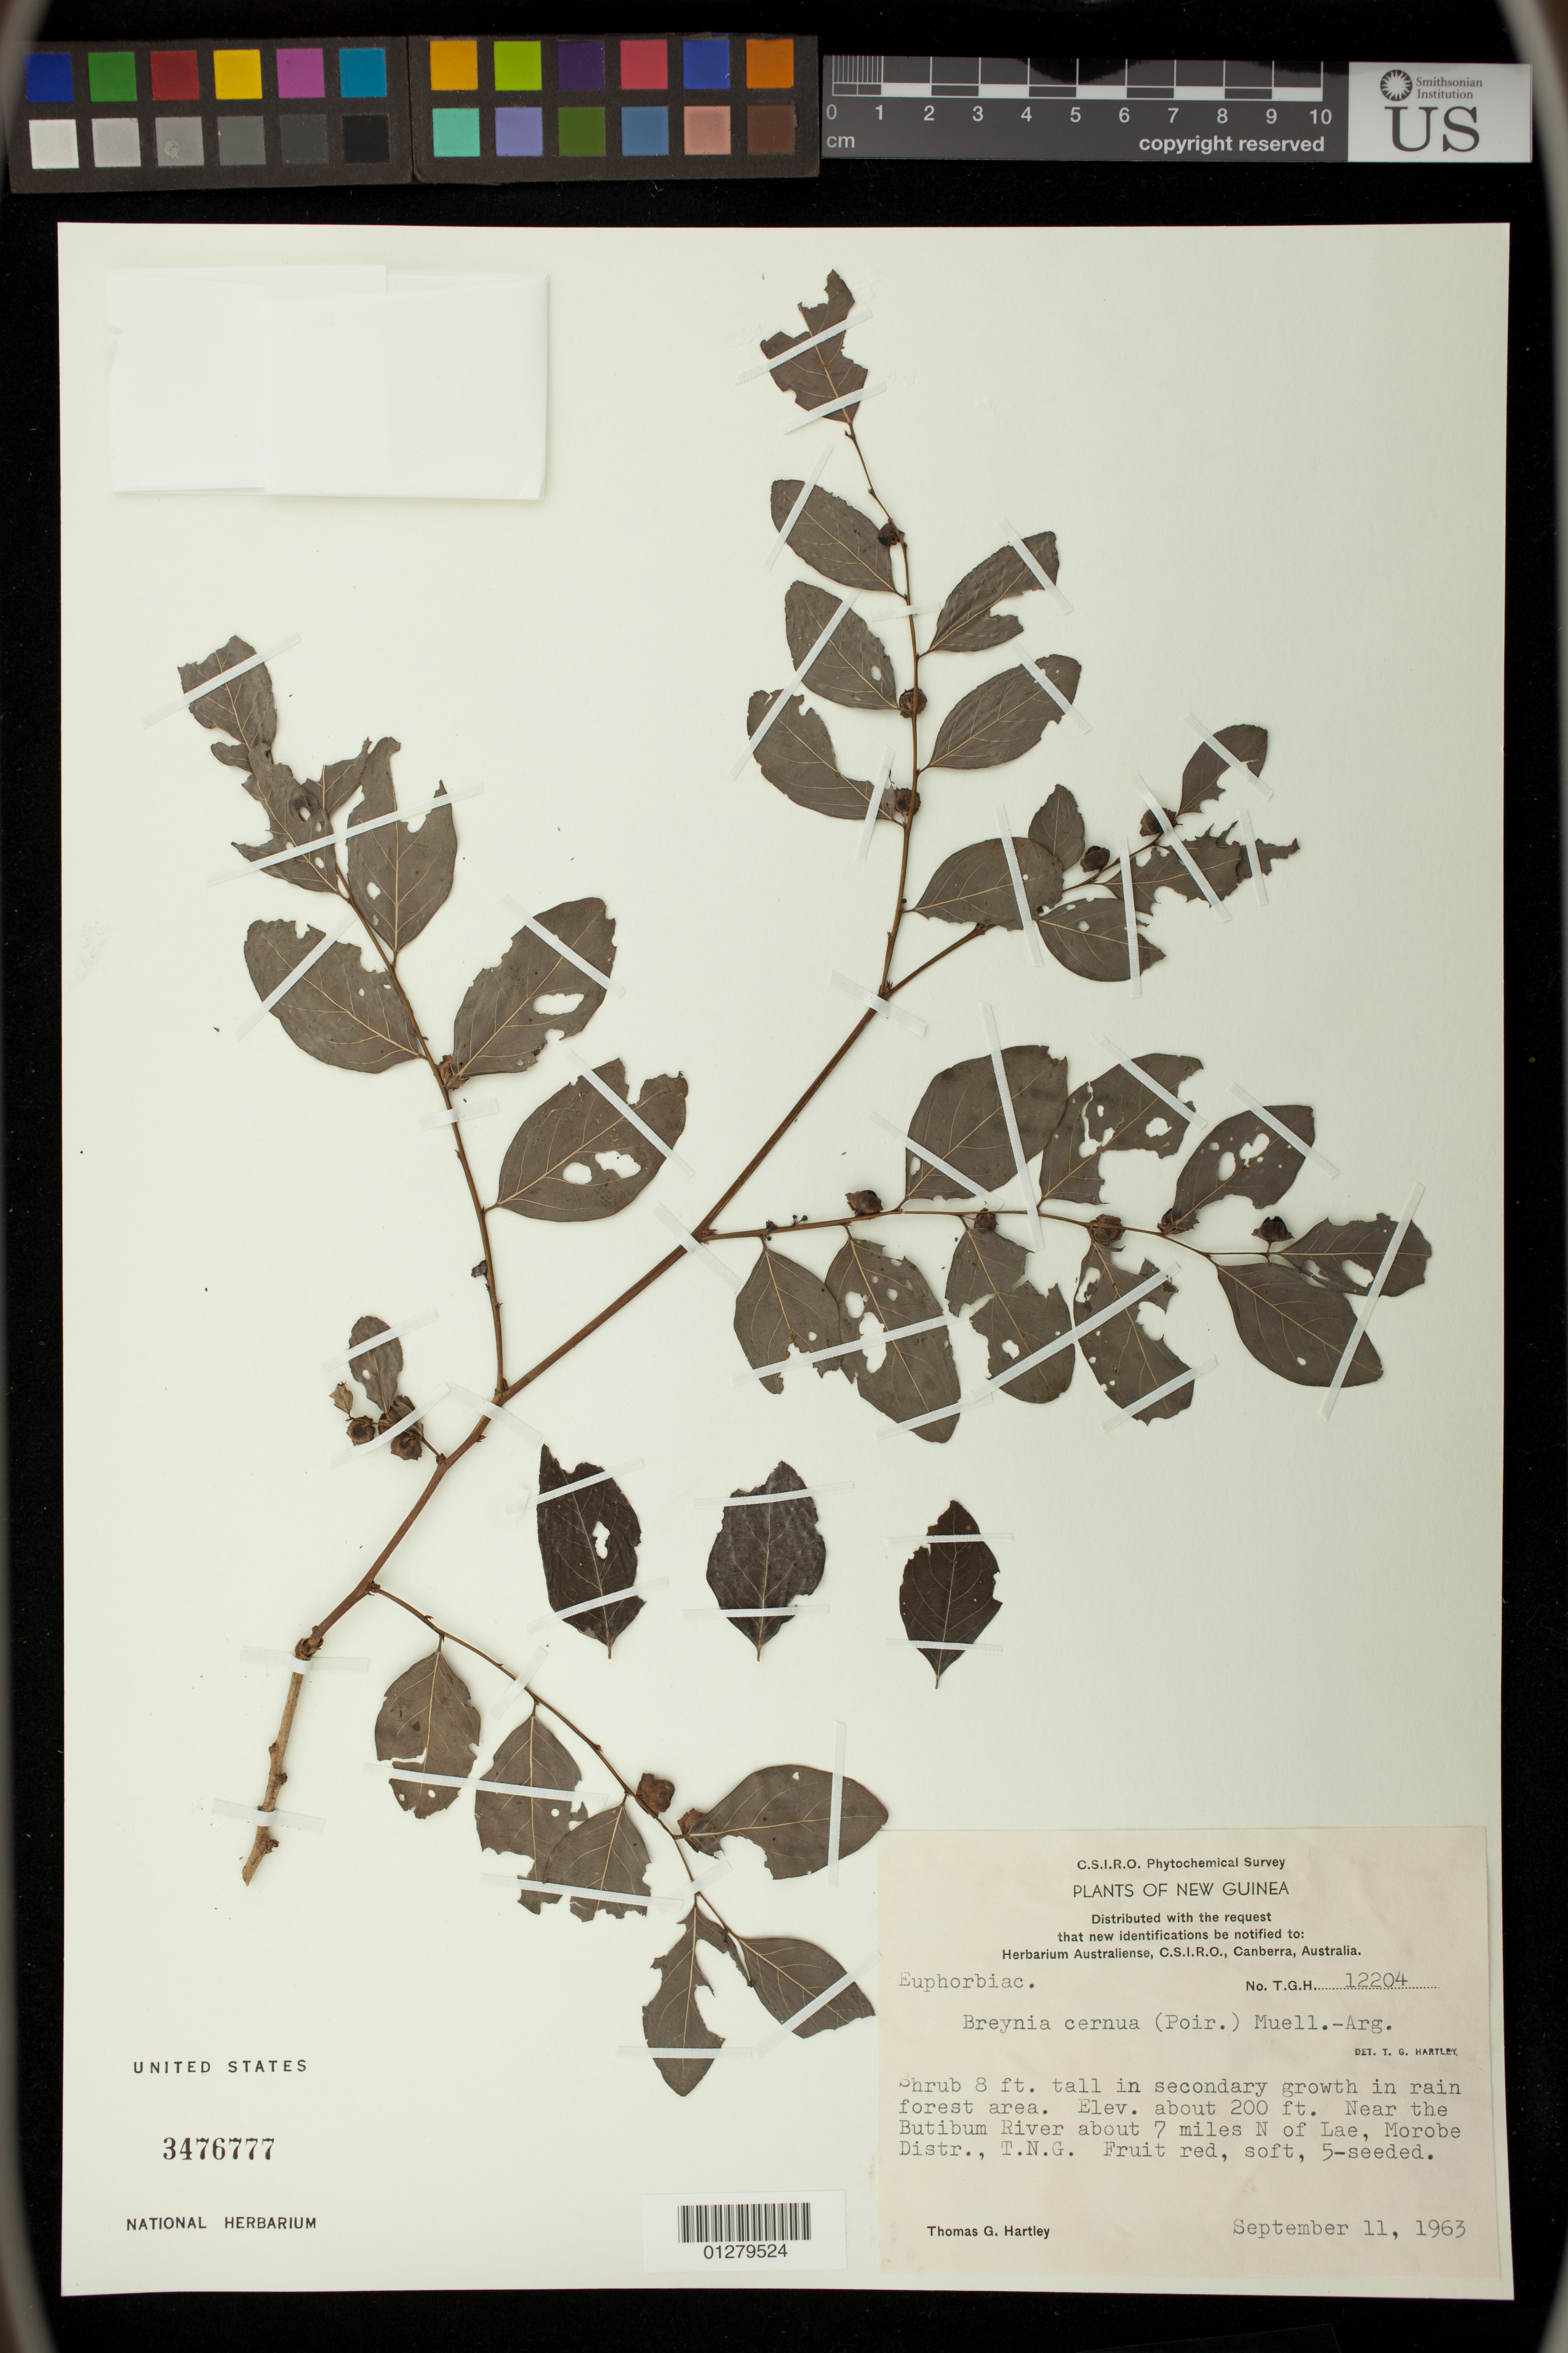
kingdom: Plantae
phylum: Tracheophyta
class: Magnoliopsida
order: Malpighiales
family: Phyllanthaceae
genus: Phyllanthus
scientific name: Phyllanthus cernuus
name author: Poir.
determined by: Wagner, W. L., (BOT), Smithsonian Institution - National Museum of Natural History (UNITED STATES)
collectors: T. G. Hartley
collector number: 12204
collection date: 1963-09-11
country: Papua New Guinea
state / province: Morobe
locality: Near the Butibum River about 7 miles N of Lae, T.N.G.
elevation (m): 61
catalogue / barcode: US 3476777